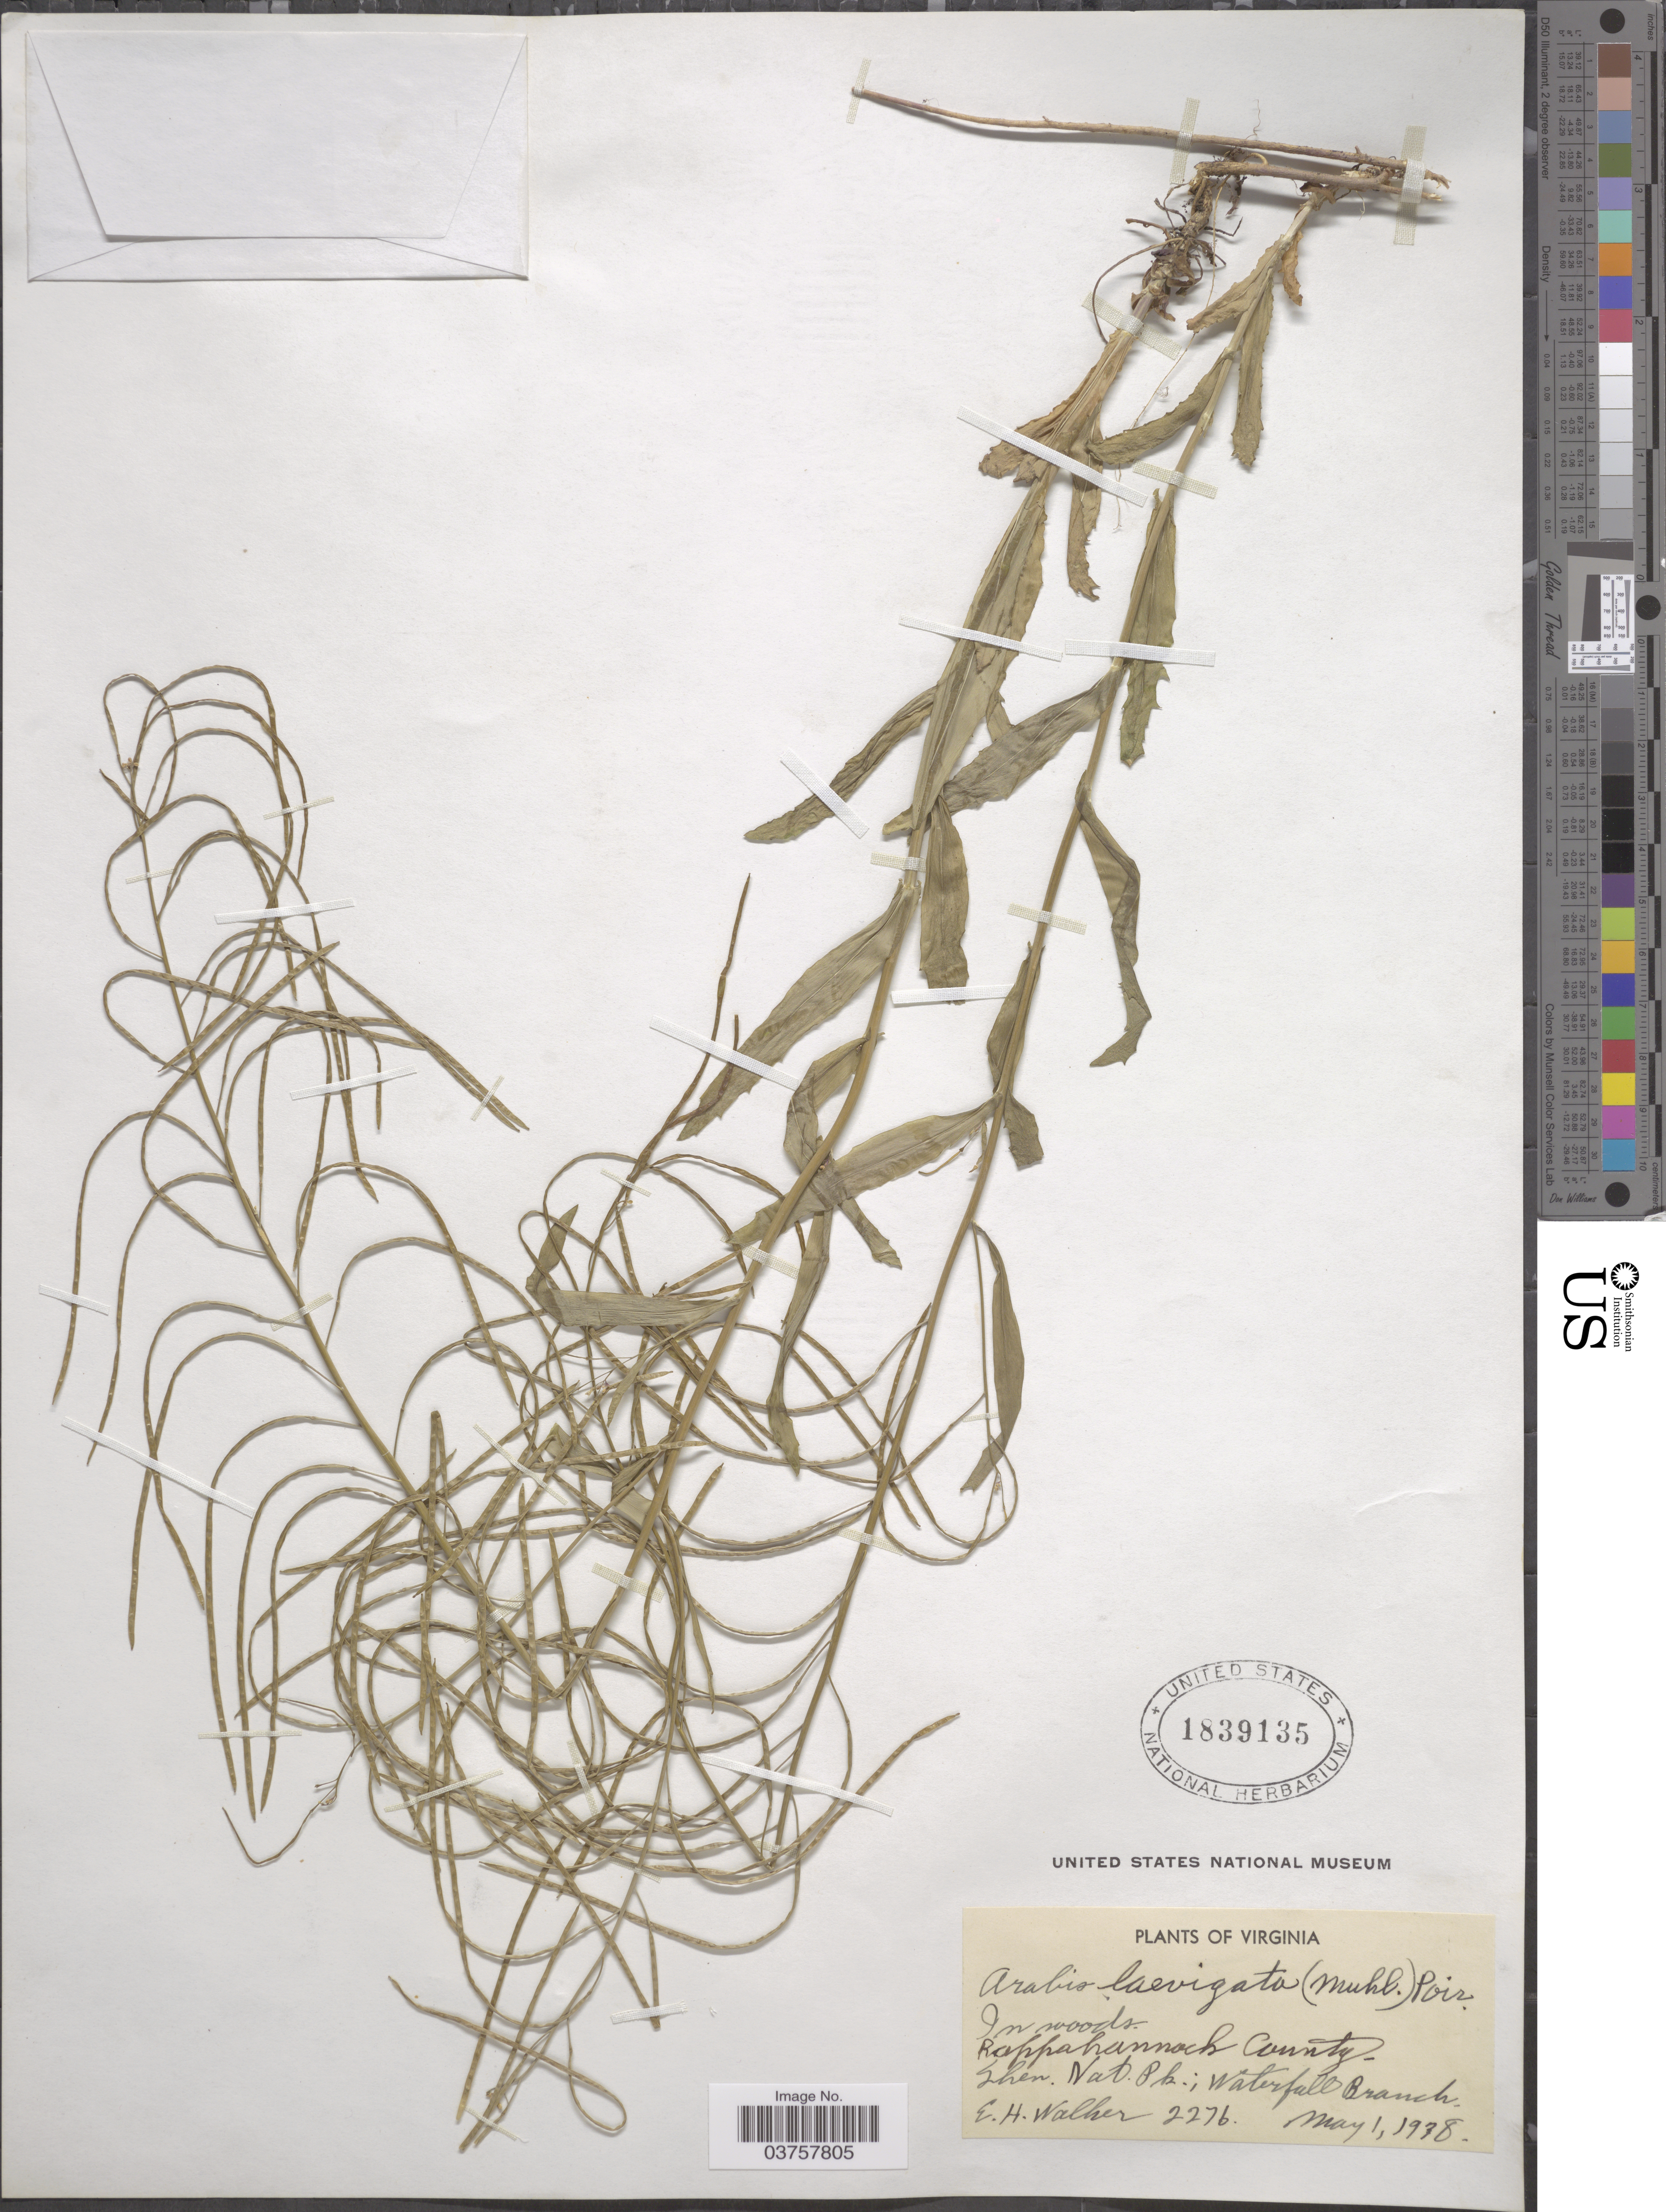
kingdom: Plantae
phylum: Tracheophyta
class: Magnoliopsida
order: Brassicales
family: Brassicaceae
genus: Arabis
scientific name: Arabis laevigata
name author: (Muhl. ex Willd.) Poir.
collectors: E. H. Walker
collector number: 2276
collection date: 1938-05-01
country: United States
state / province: Virginia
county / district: Rappahannock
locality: Shen. Nat. Pk.; Waterfall Branch.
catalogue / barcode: US 1839135